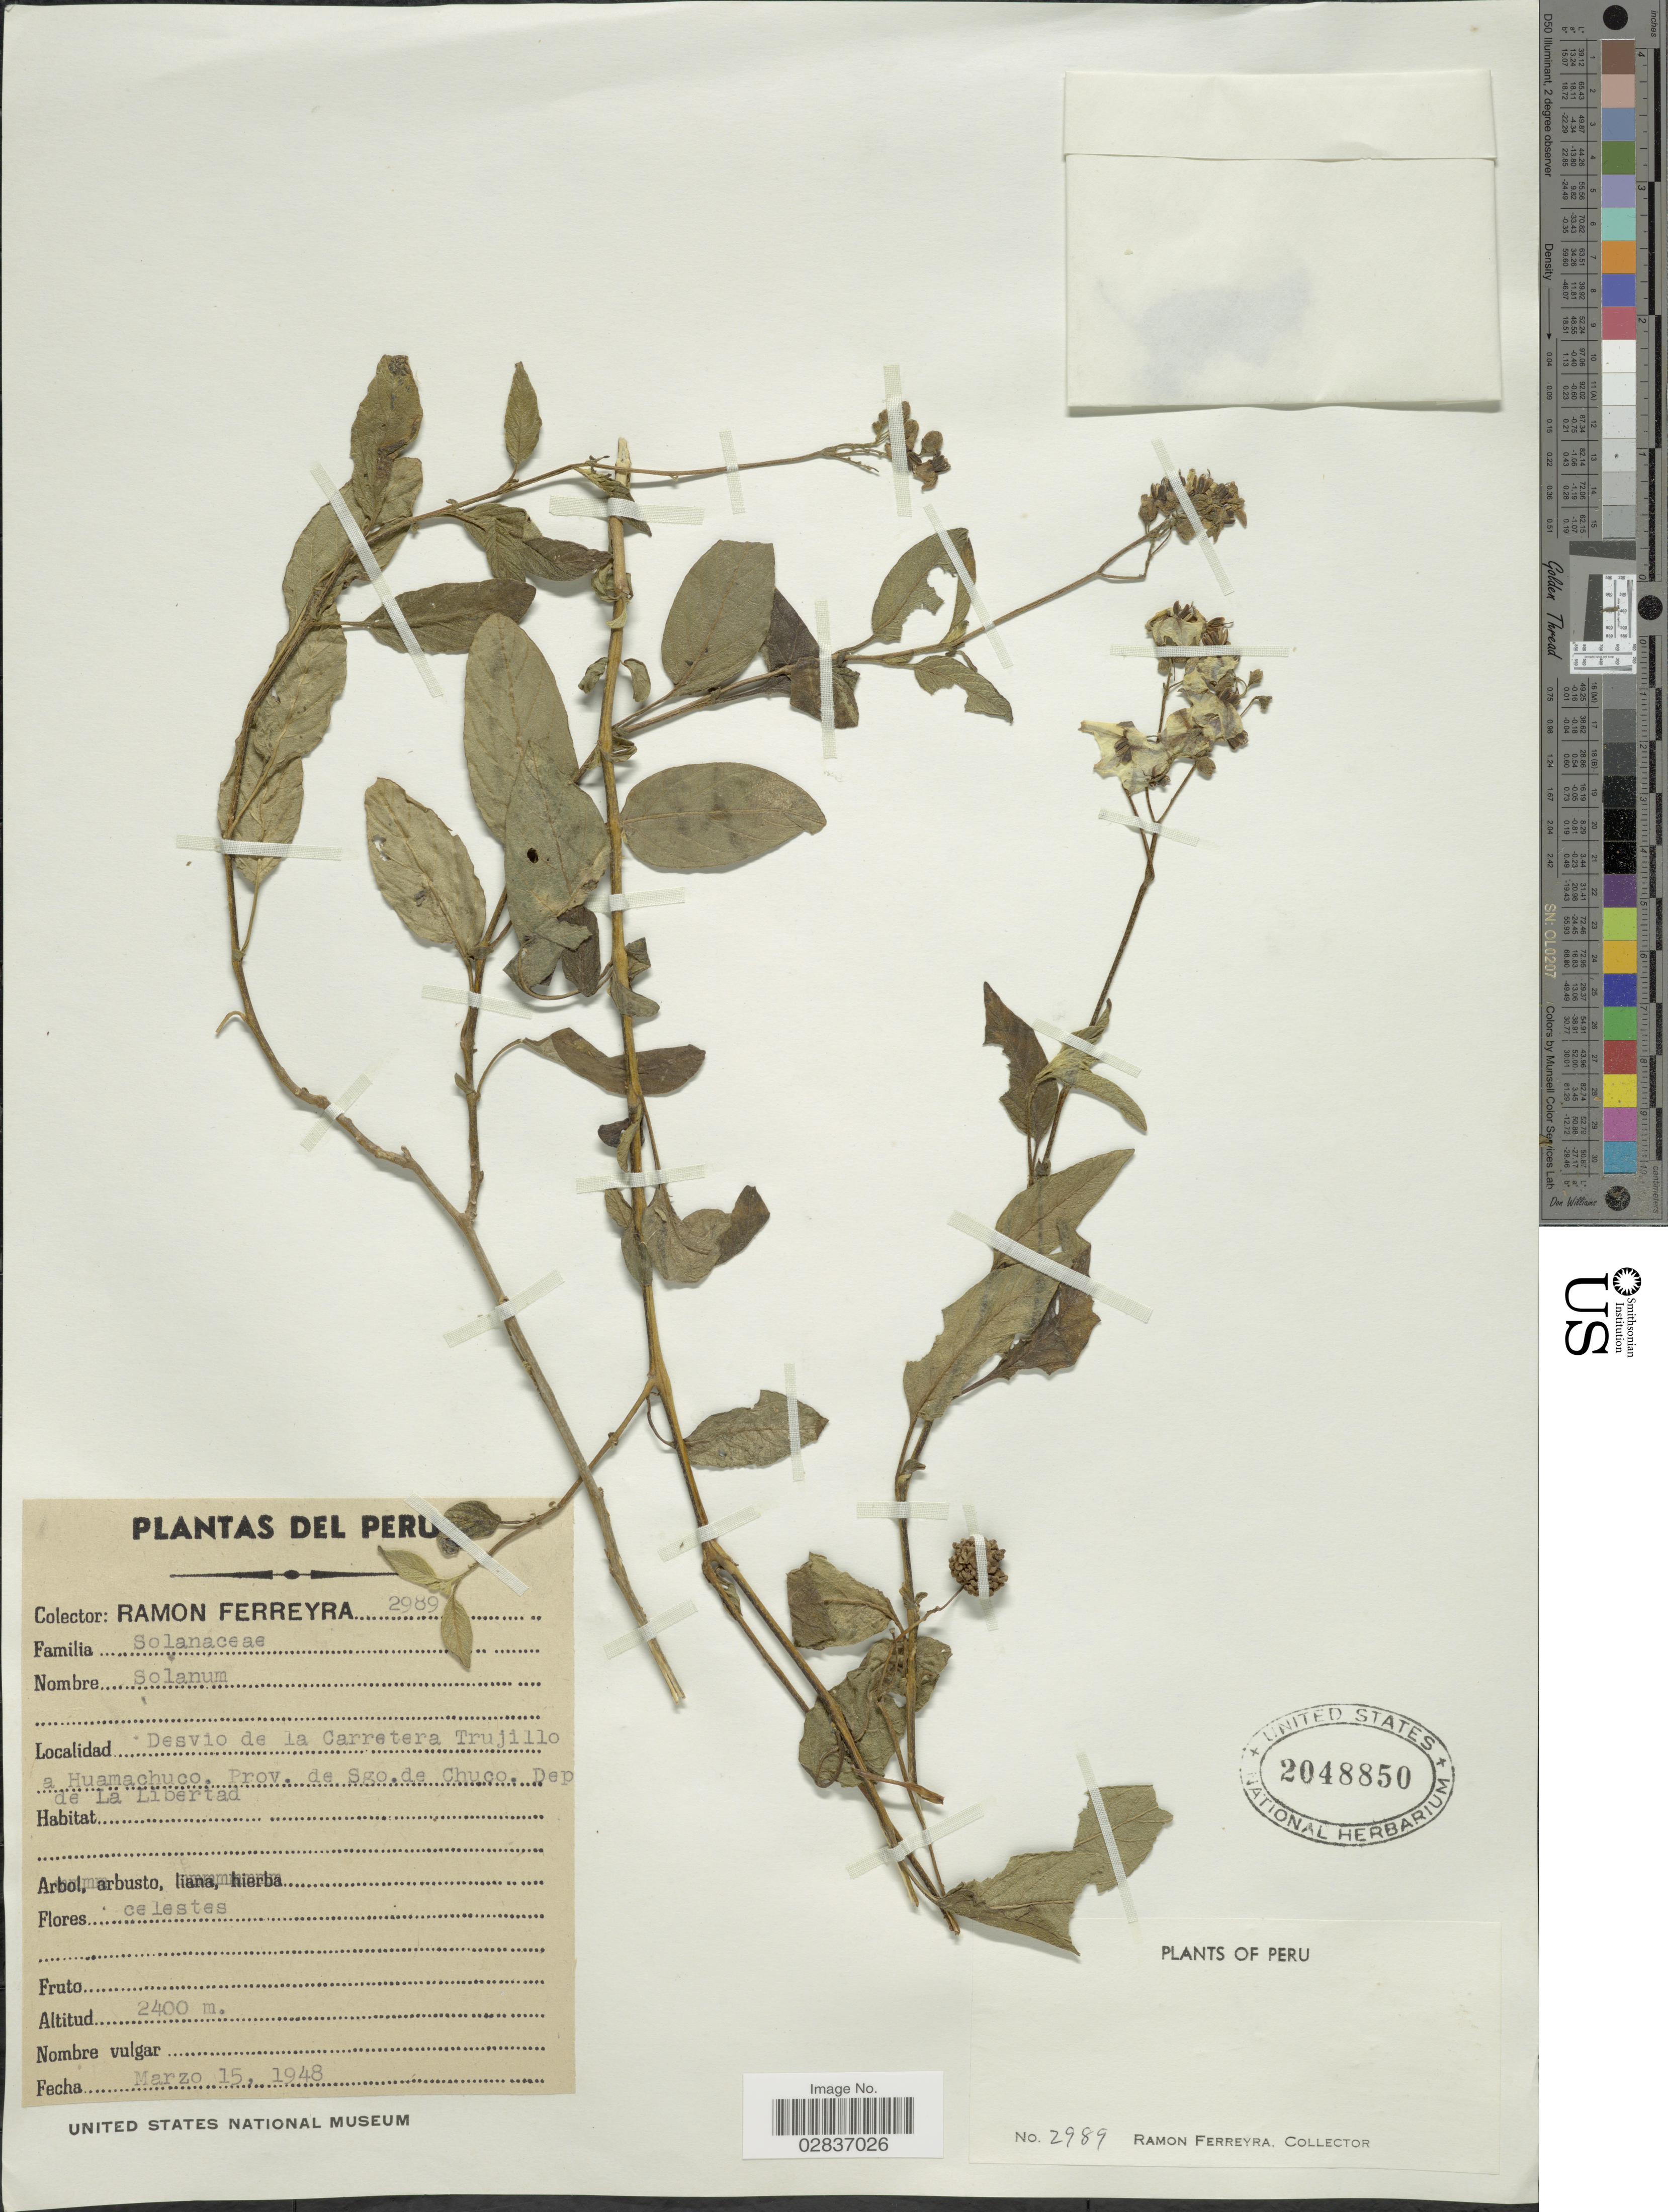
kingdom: Plantae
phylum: Tracheophyta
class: Magnoliopsida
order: Solanales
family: Solanaceae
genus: Solanum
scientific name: Solanum basendopogon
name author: Bitter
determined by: Knapp, S. D.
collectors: R. A. Ferreyra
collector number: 2989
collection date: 1948-03-15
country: Peru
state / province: La Libertad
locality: Desvio de la Carretera Trujillo a Huamachuco. Prov. de Sgo. de Chuco. Dep. de la Libertad.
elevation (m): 2400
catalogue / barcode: US 2048850